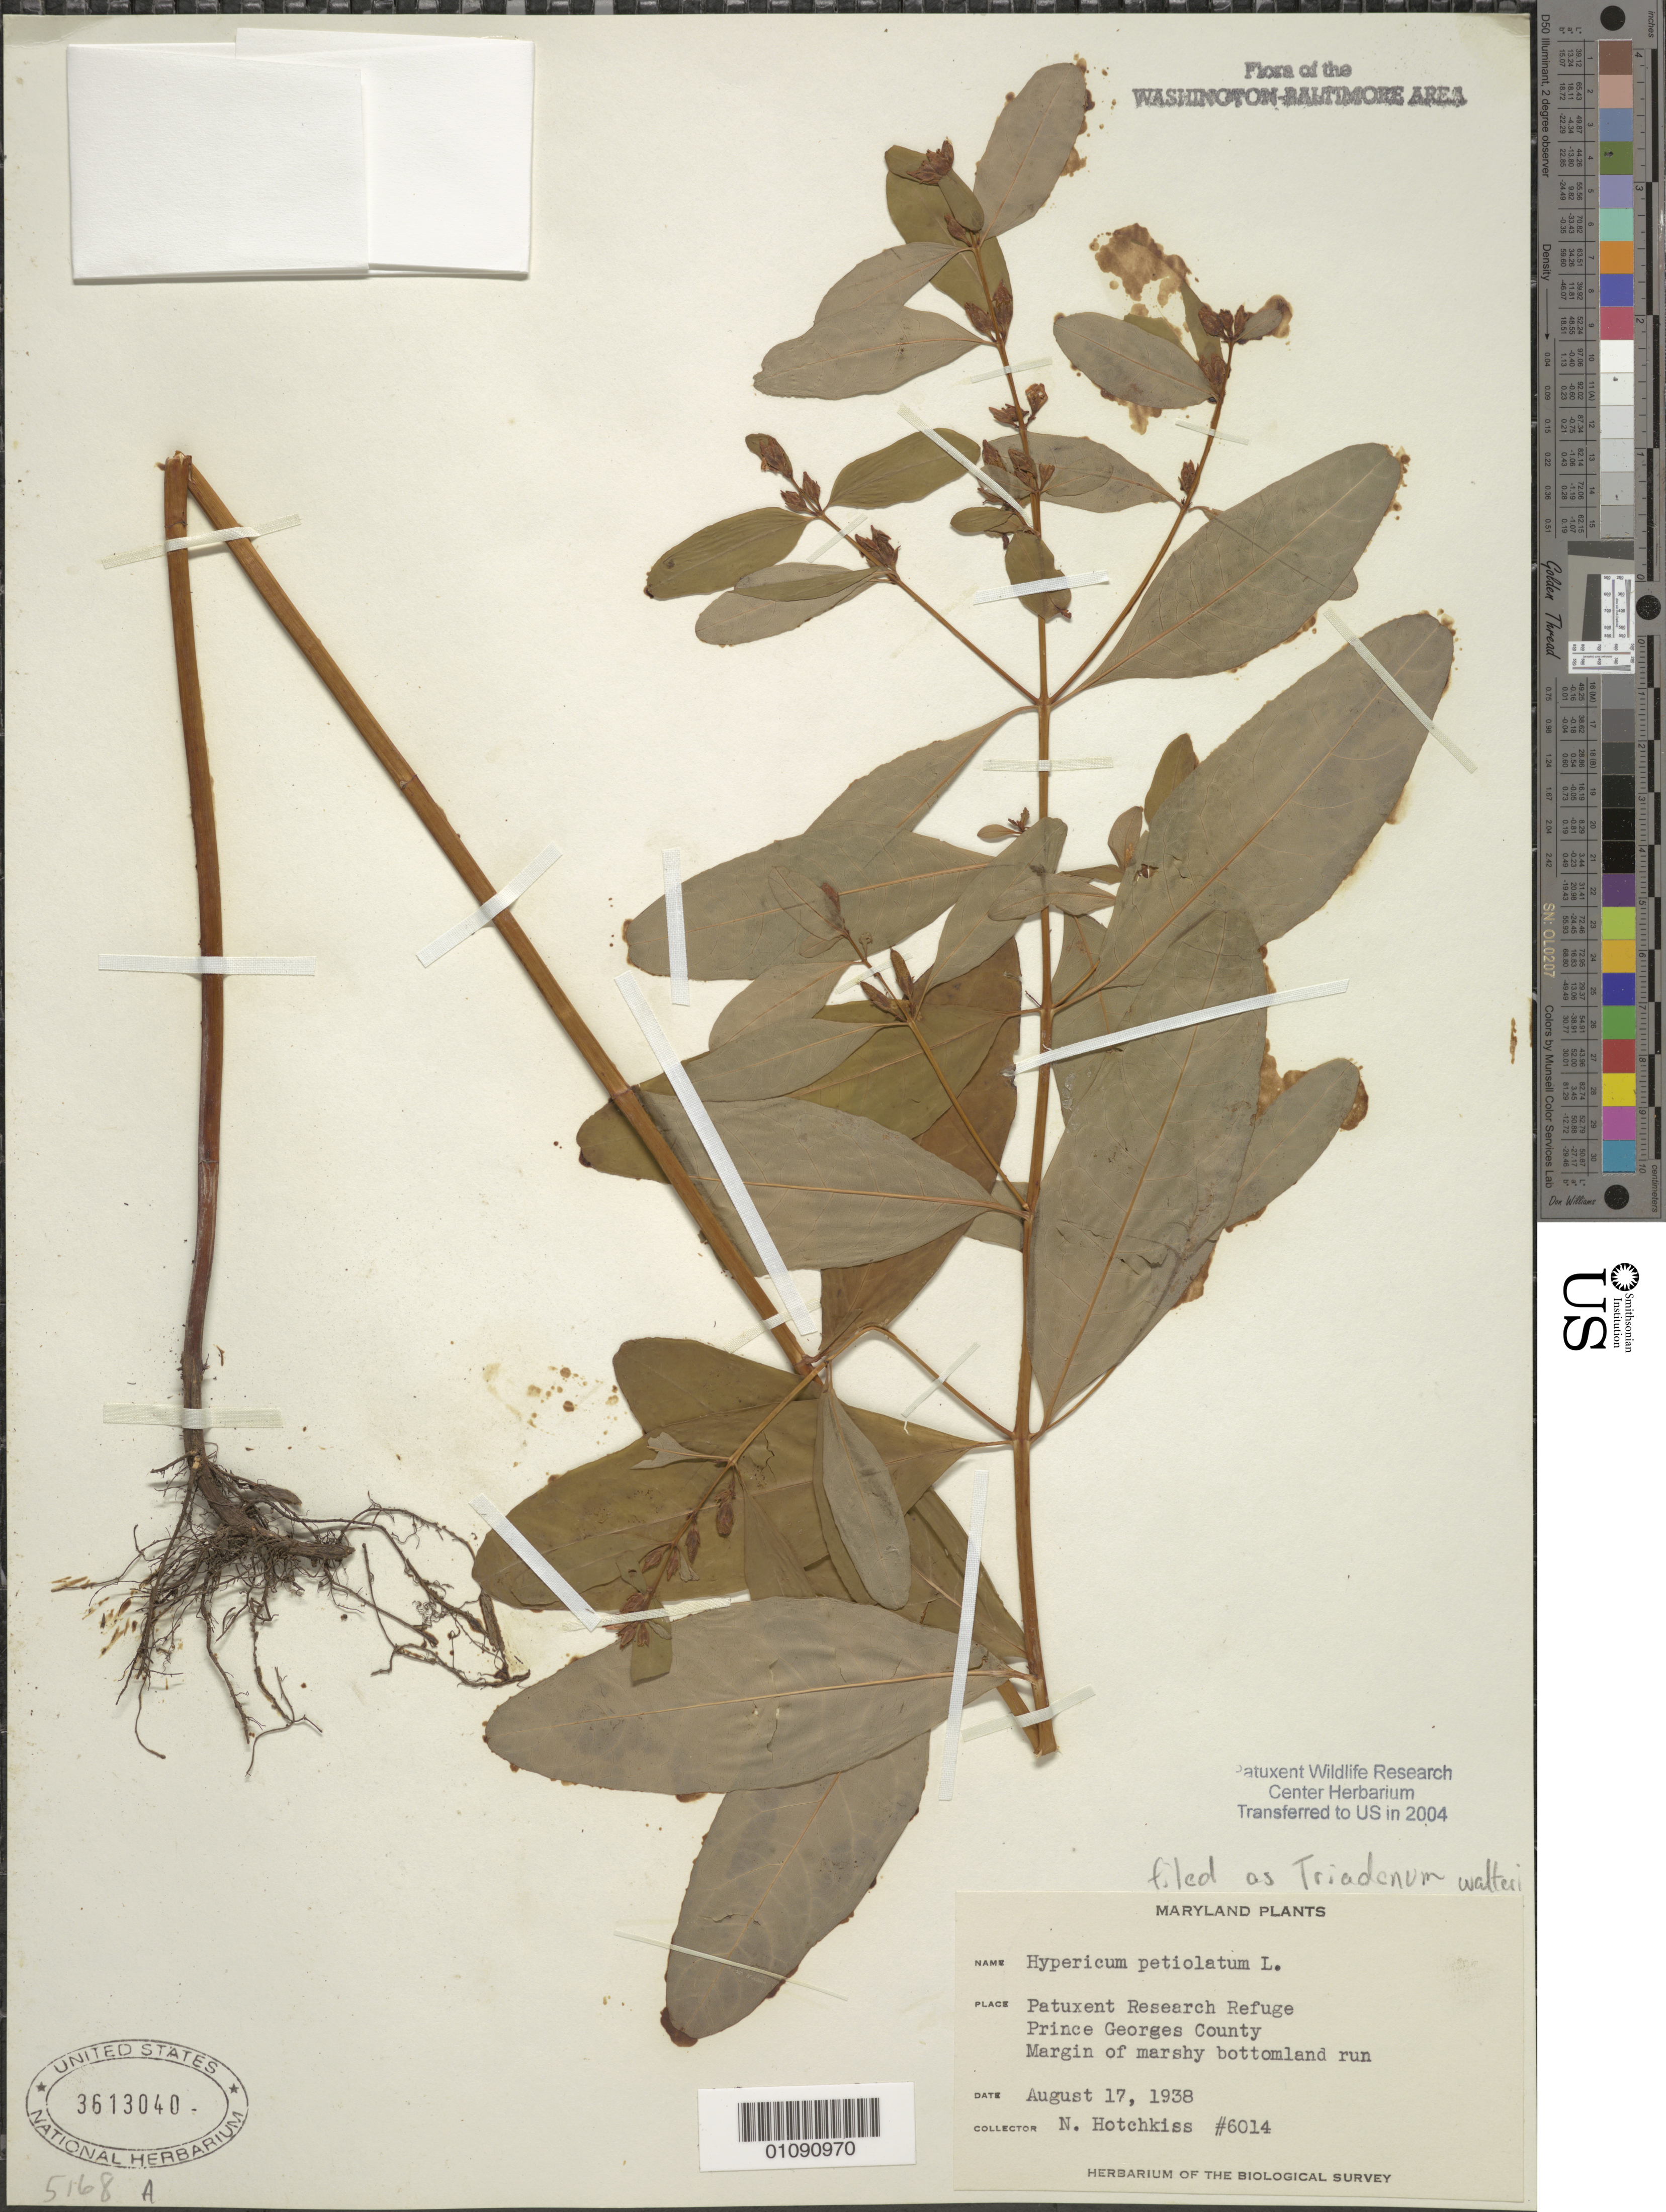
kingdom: Plantae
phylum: Tracheophyta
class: Magnoliopsida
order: Malpighiales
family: Hypericaceae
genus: Triadenum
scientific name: Triadenum walteri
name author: (J.F. Gmel.) Gleason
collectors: N. Hotchkiss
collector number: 6014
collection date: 1938-08-17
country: United States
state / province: Maryland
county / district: Prince George's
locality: Patuxent Wildlife Refuge.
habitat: Margin of bottomland run.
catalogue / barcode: US 3613040